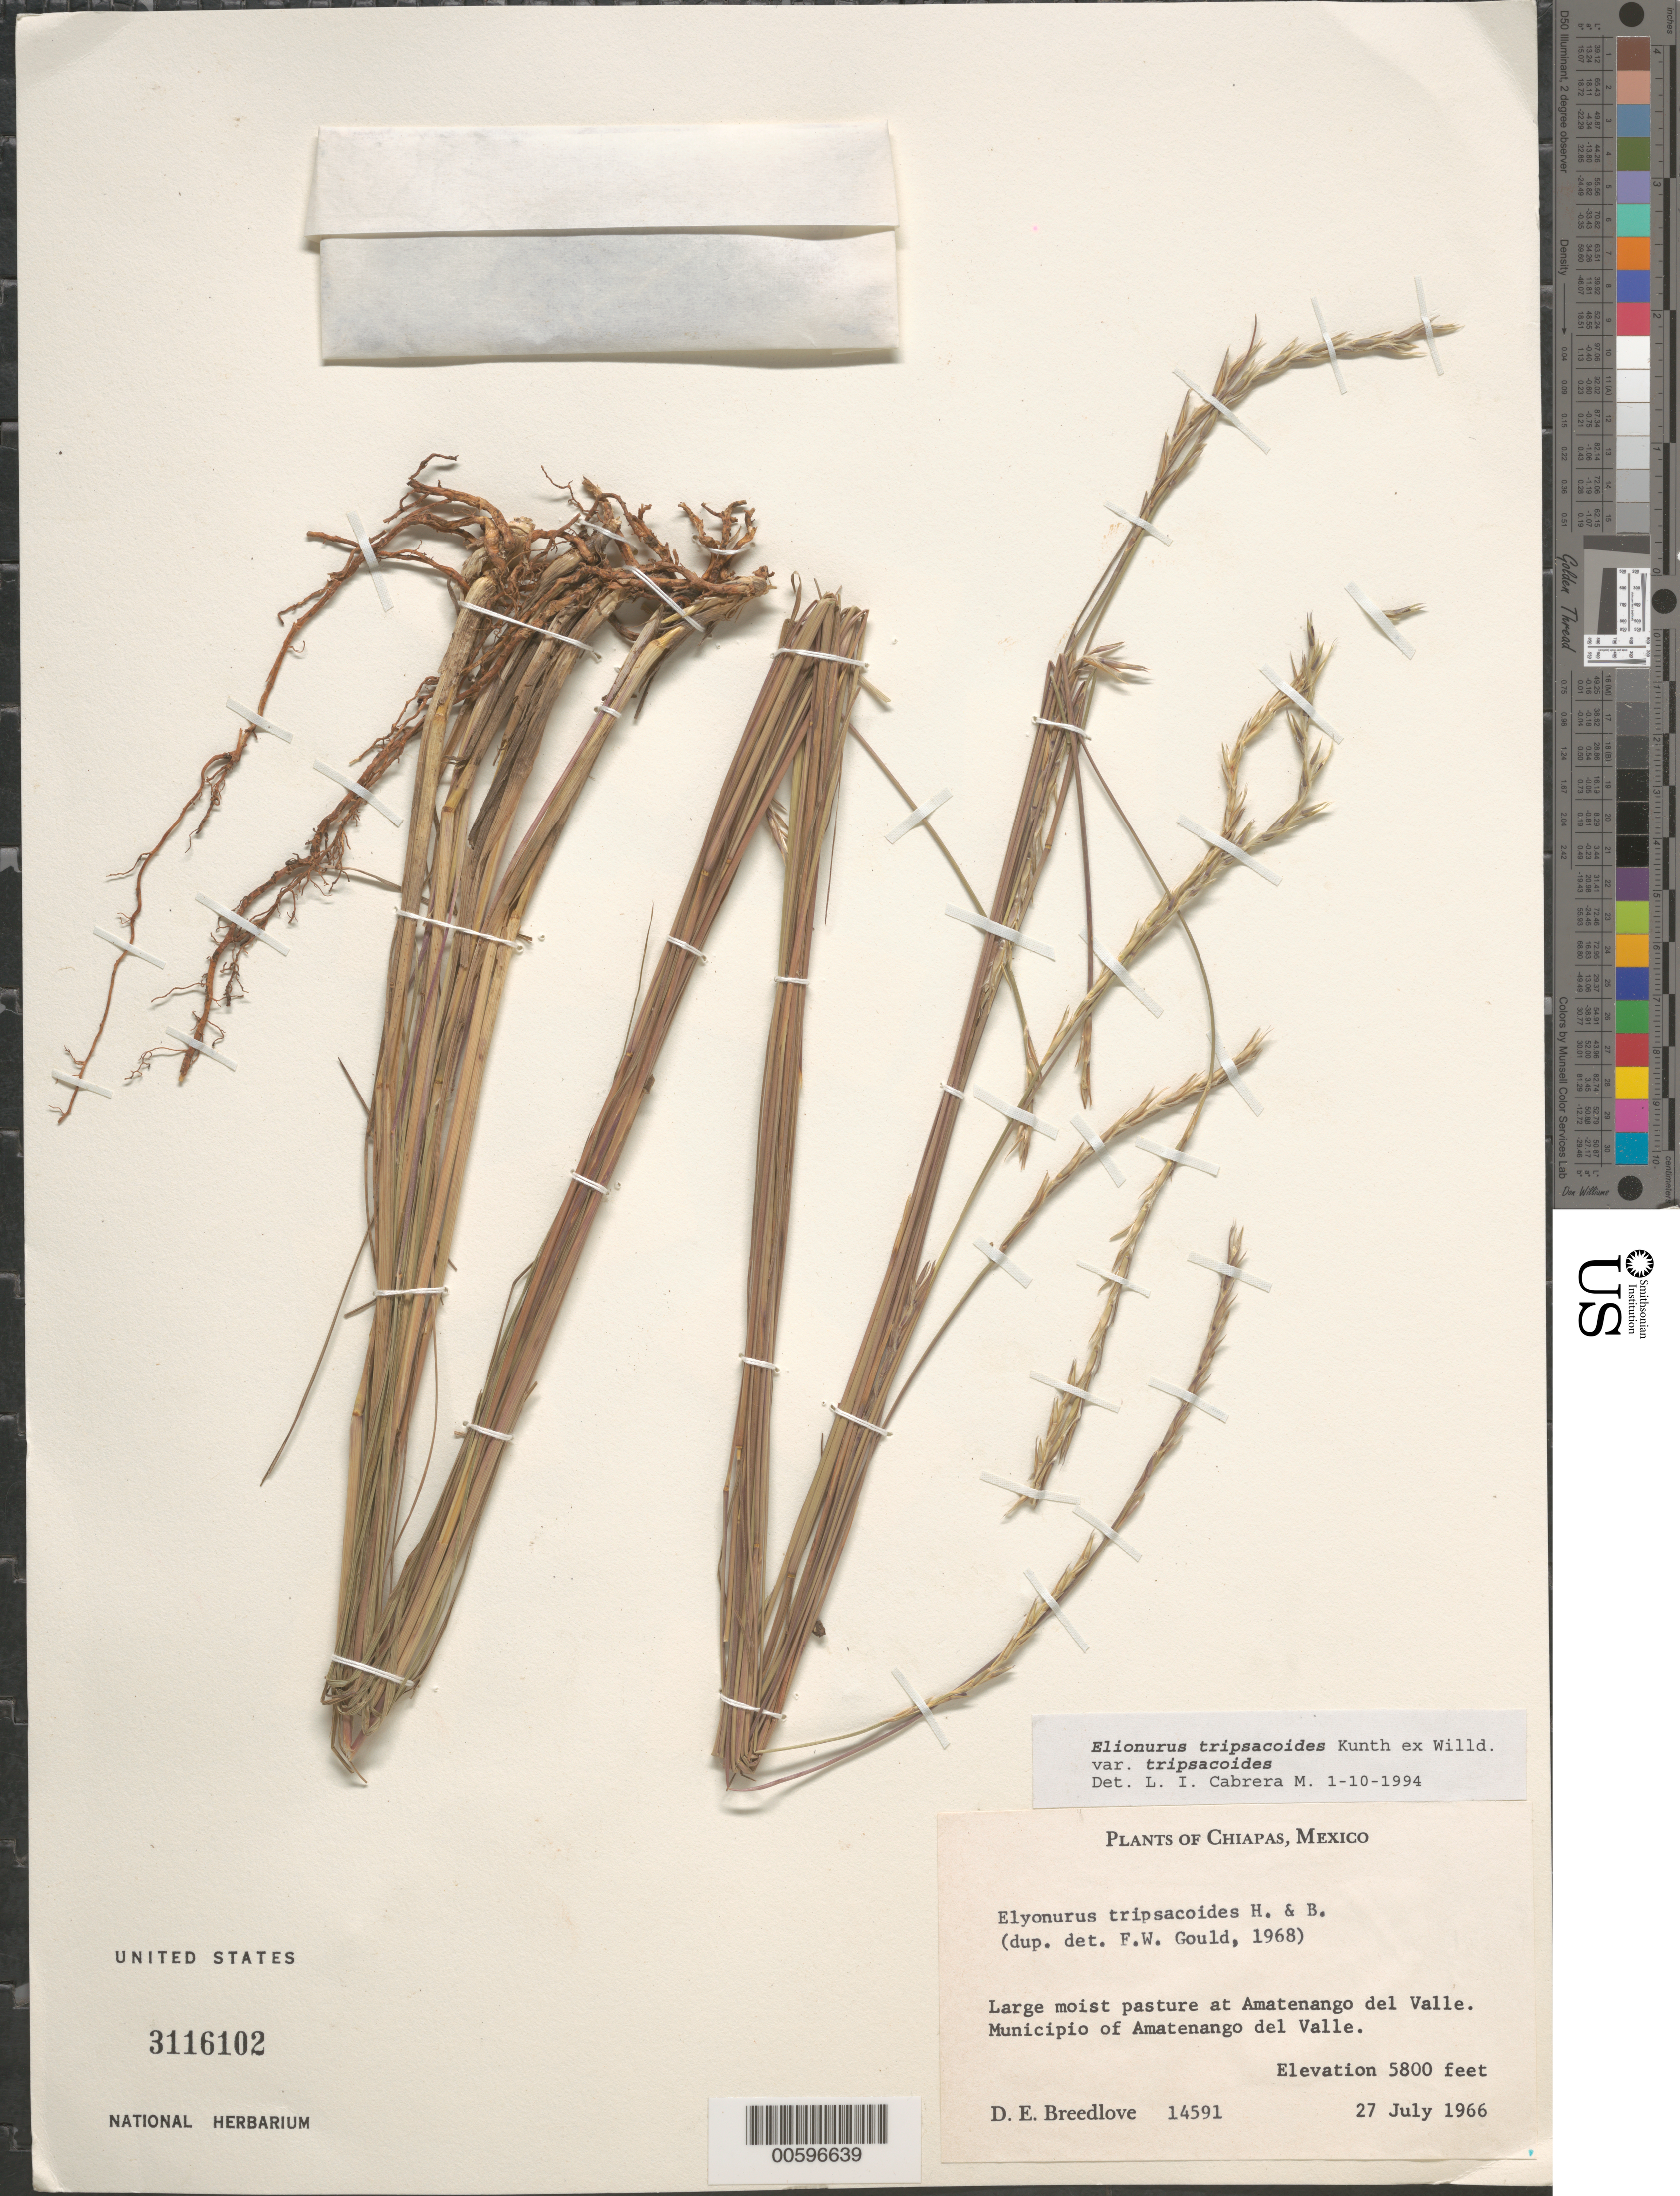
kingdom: Plantae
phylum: Tracheophyta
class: Liliopsida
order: Poales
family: Poaceae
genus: Elionurus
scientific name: Elionurus tripsacoides var. tripsacoides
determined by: Cabrera M., L. I.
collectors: D. E. Breedlove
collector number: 14591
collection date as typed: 27 Jul 1966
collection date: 1966-07-27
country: Mexico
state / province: Chiapas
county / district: Amatenango del Valle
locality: Amatenango del Valle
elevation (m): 1768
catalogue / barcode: US 3116102